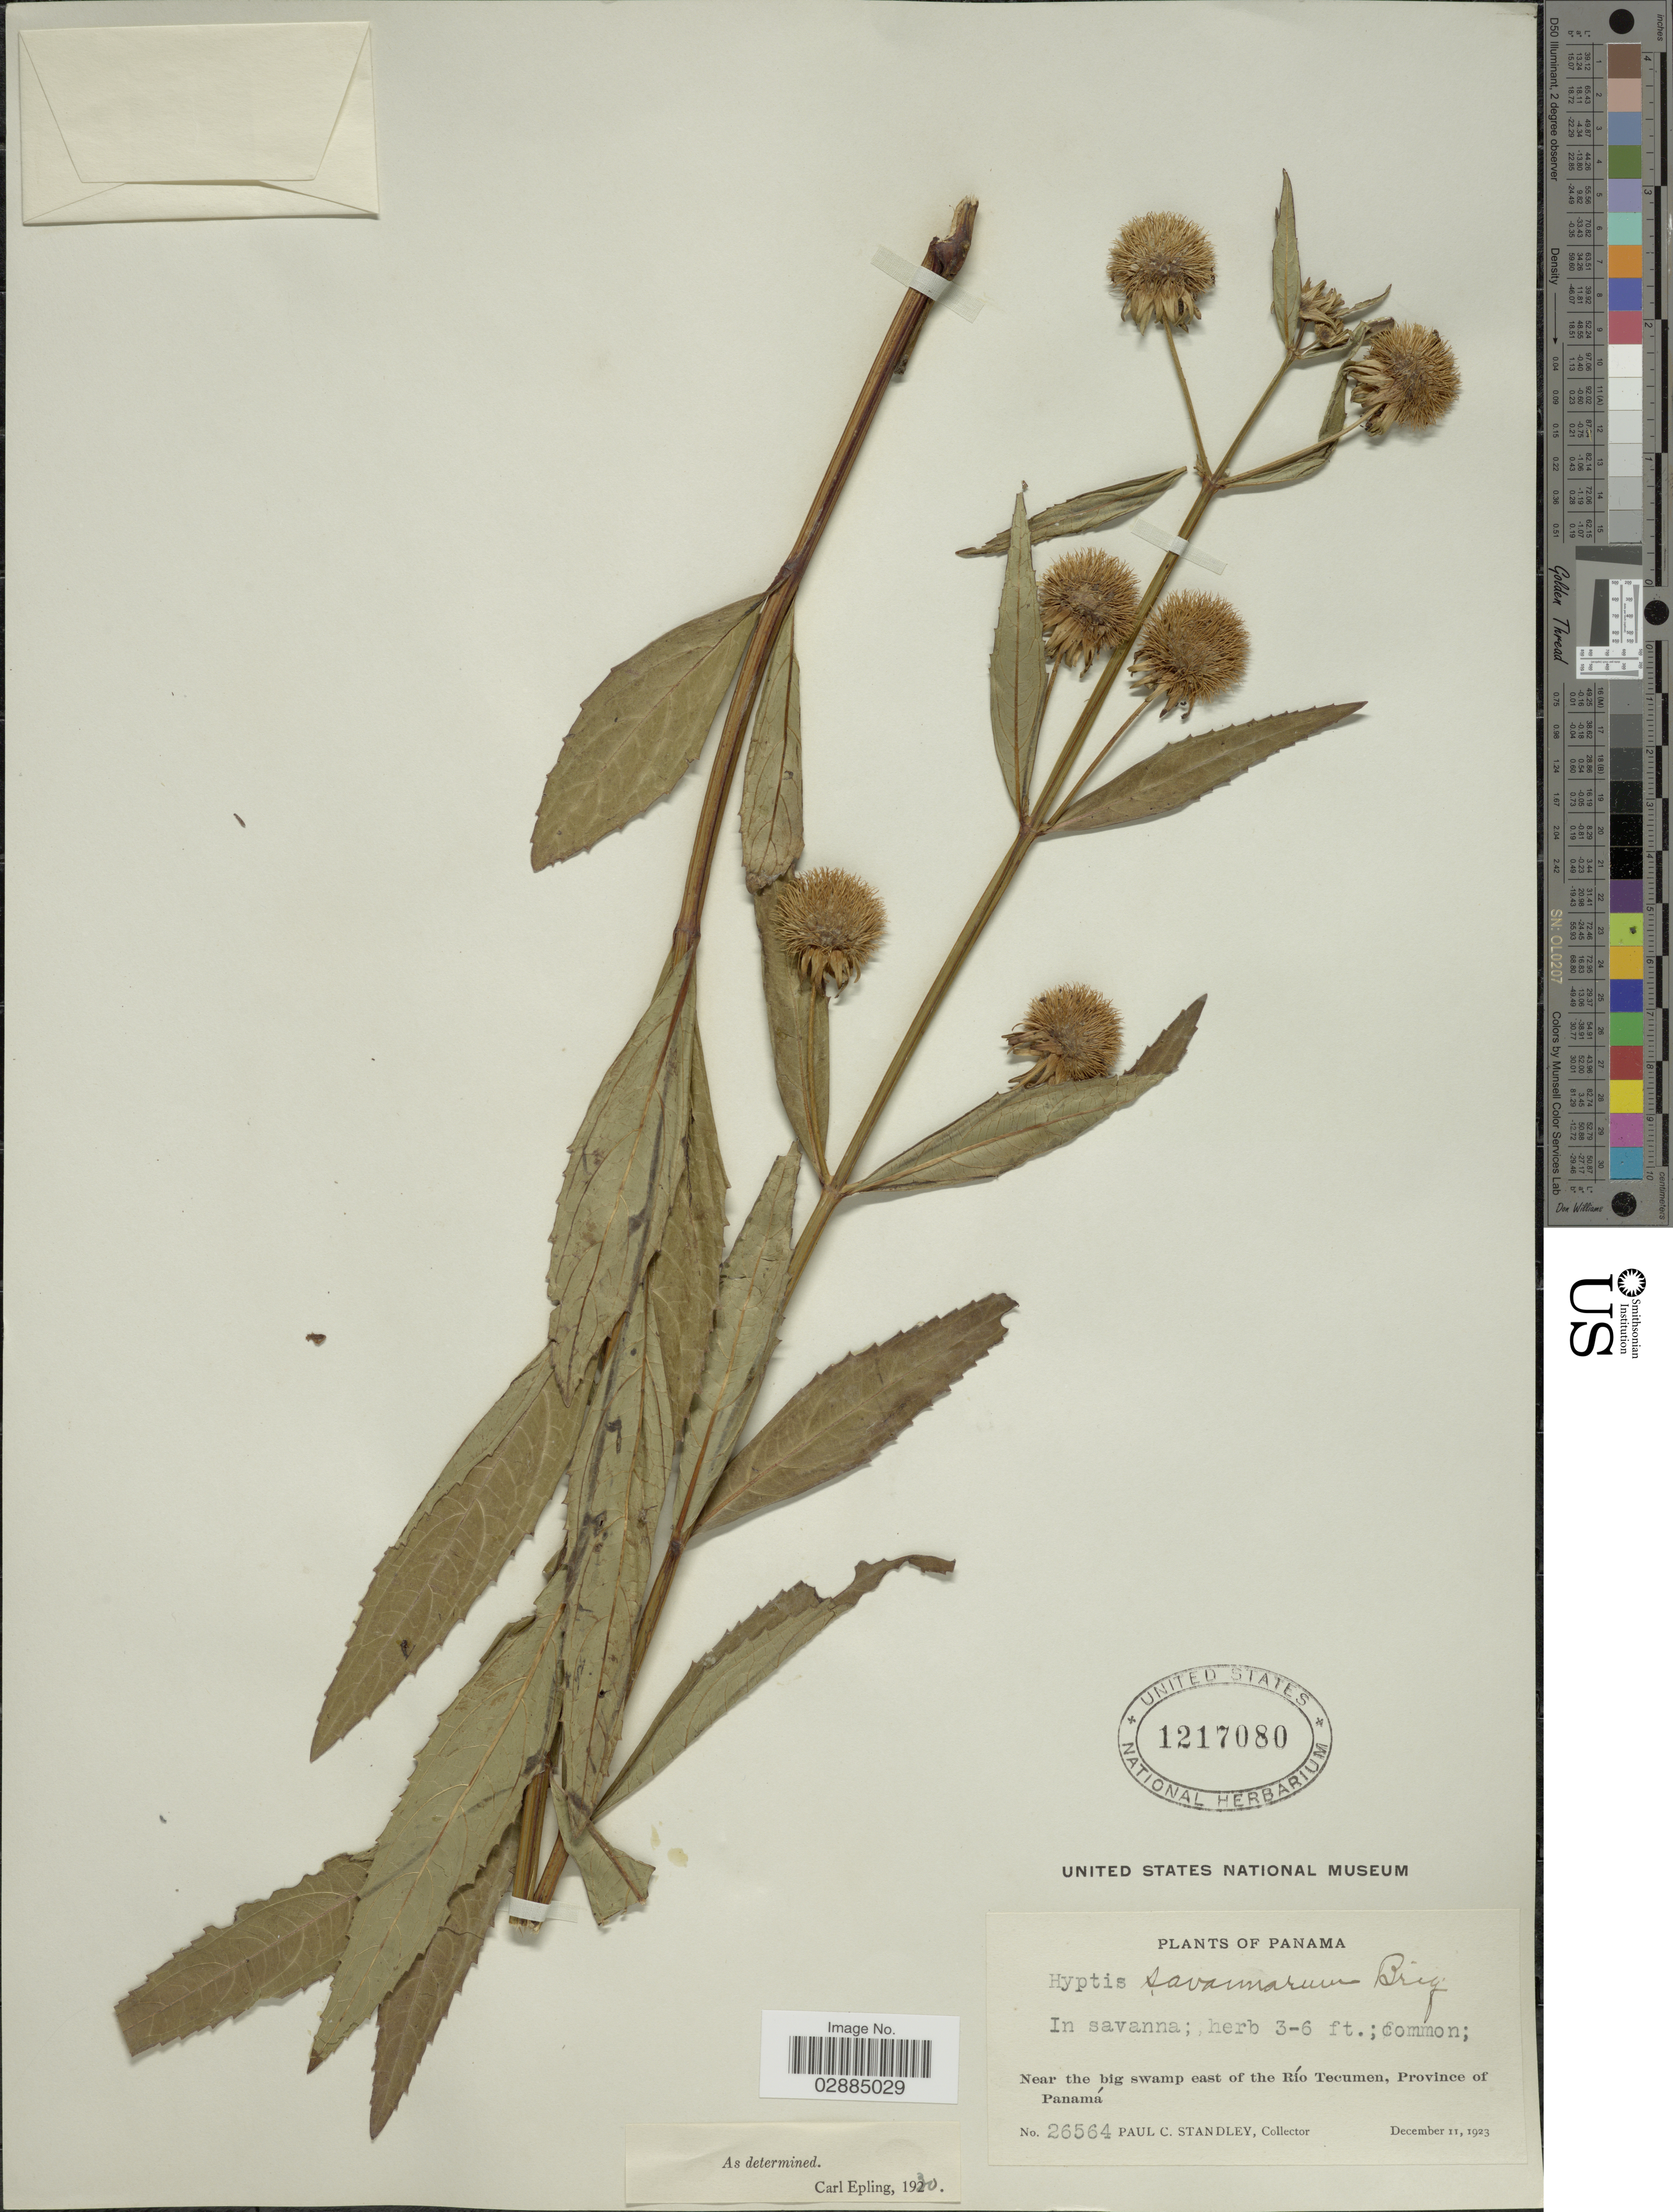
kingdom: Plantae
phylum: Tracheophyta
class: Magnoliopsida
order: Lamiales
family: Lamiaceae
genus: Hyptis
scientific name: Hyptis savannarum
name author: Briq.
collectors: P. C. Standley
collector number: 26564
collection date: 1923-12-11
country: Panama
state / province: Panamá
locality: Near the big swamp east of the Río Tecumen.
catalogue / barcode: US 1217080